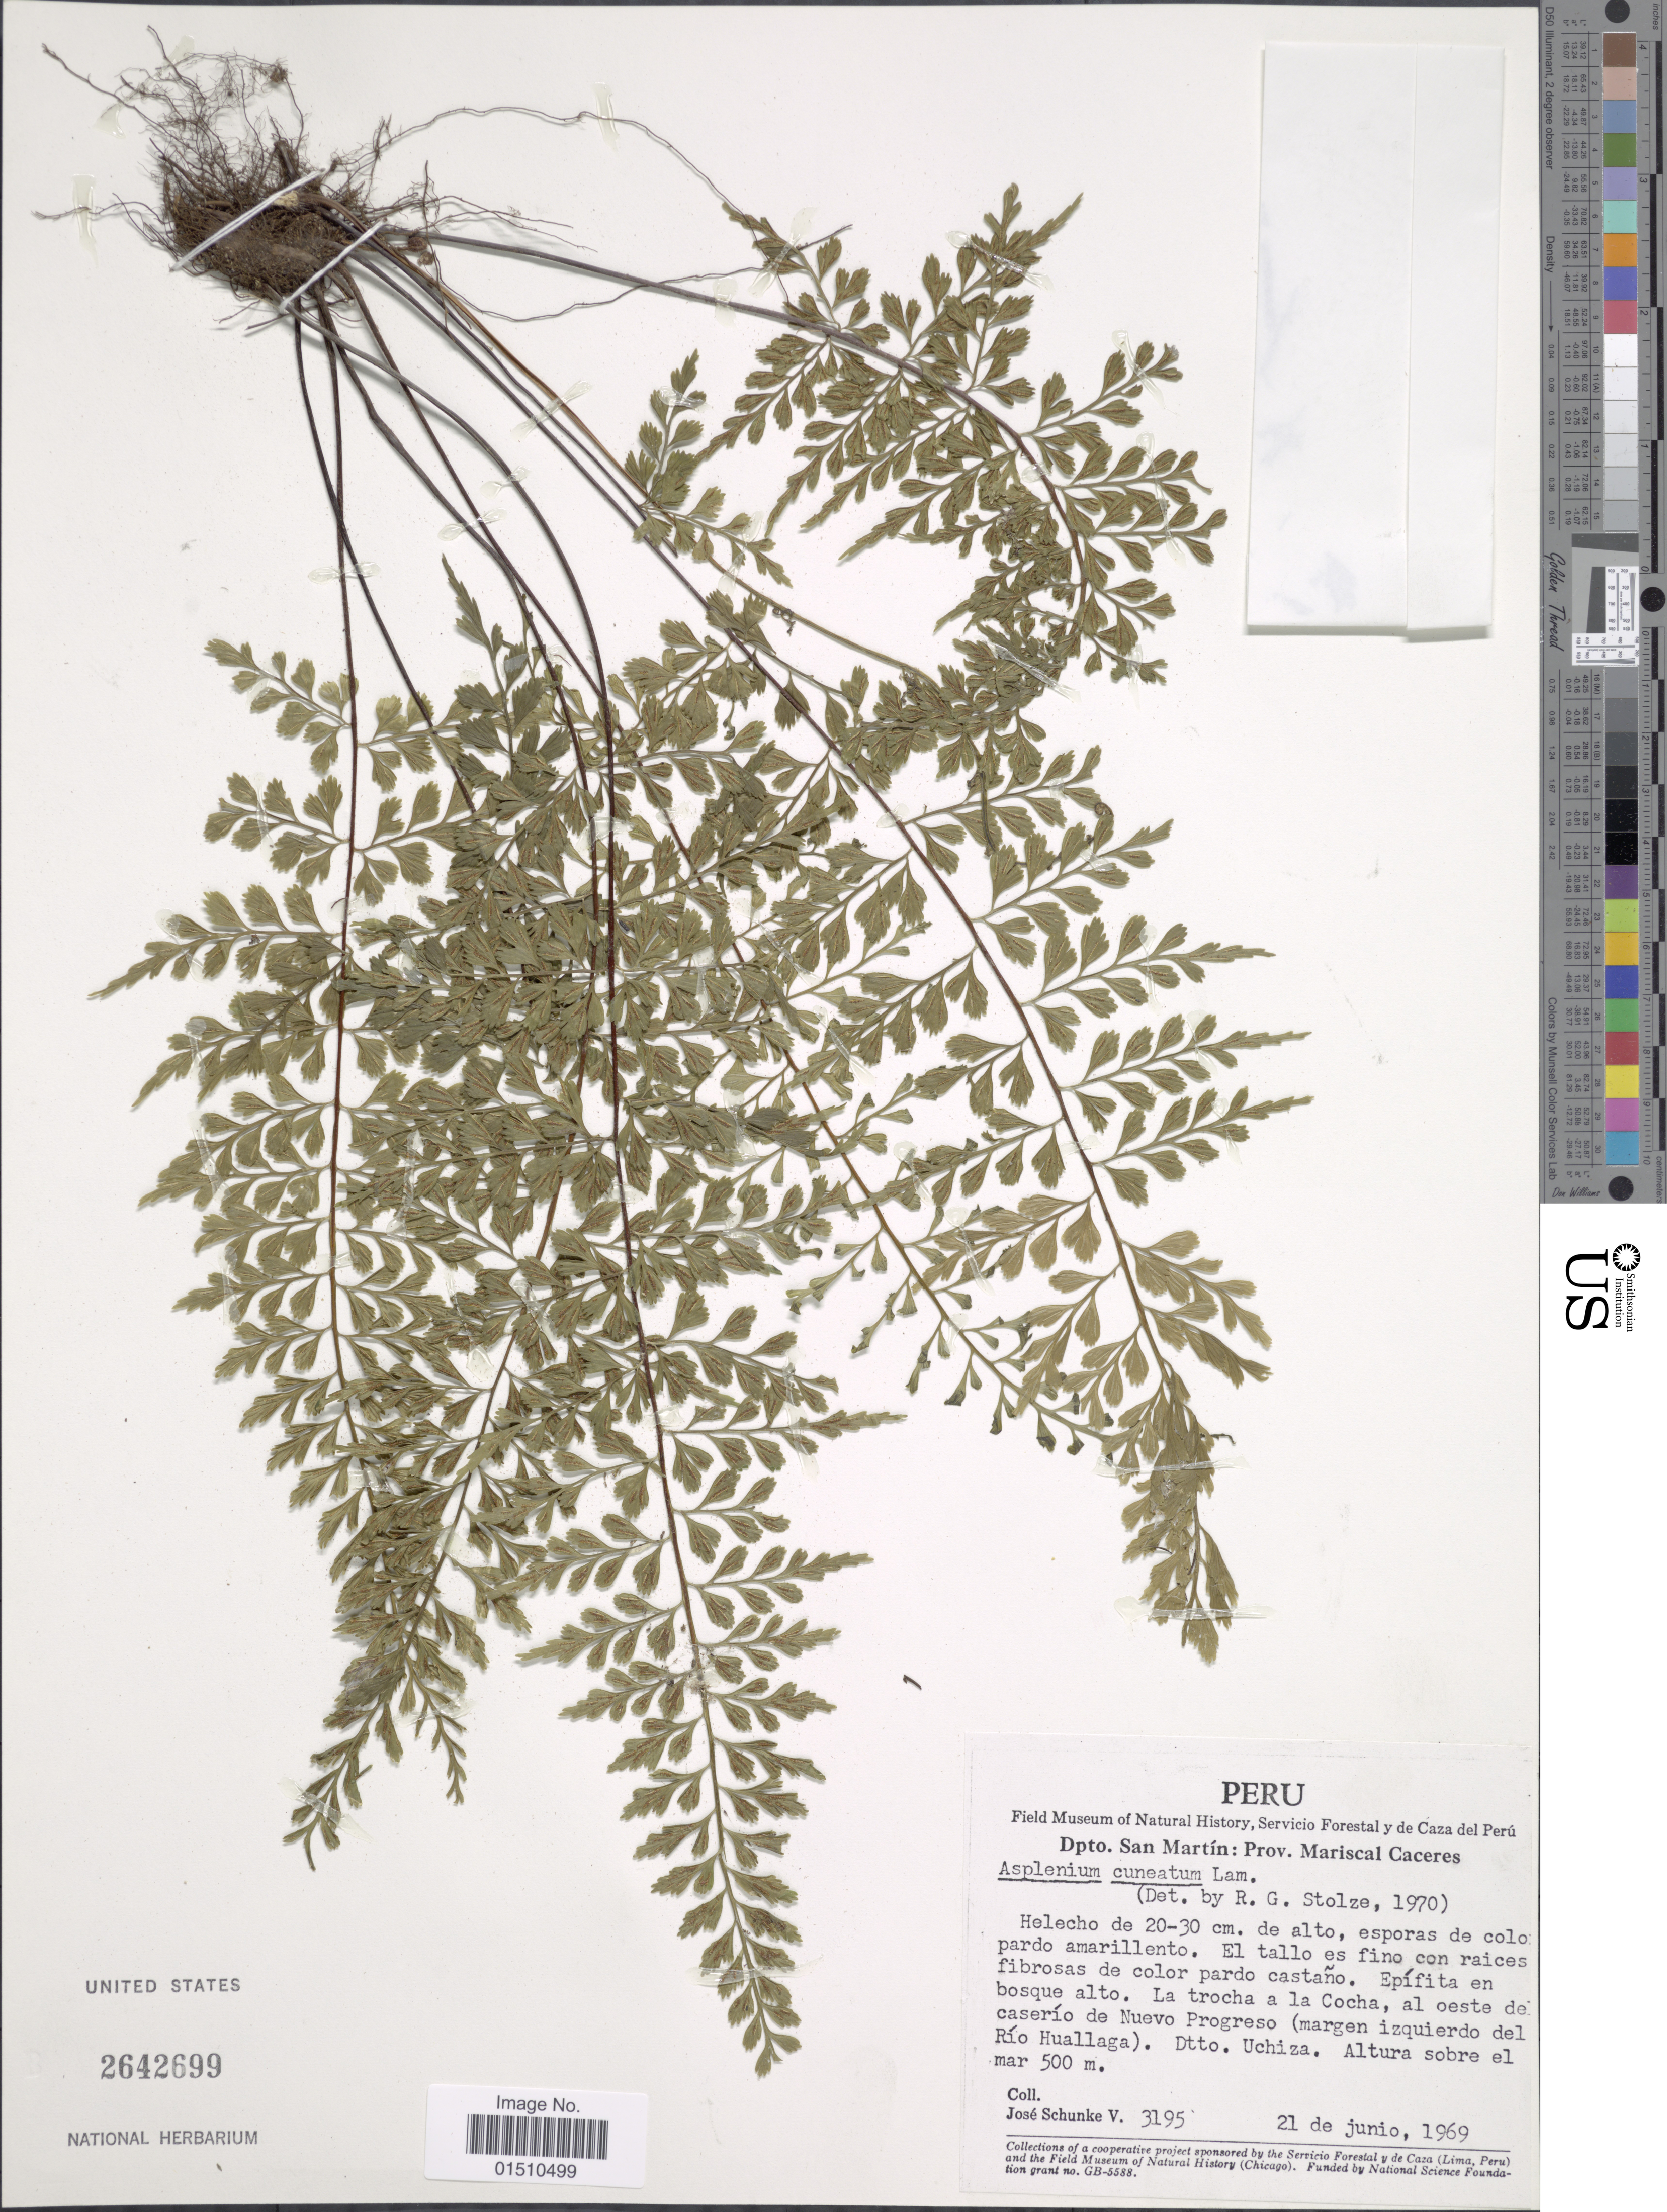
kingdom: Plantae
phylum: Tracheophyta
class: Polypodiopsida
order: Polypodiales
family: Aspleniaceae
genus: Asplenium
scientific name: Asplenium cuneatum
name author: Lam.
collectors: J. Schunke Vigo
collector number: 3195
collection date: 1969-06-21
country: Peru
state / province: San Martín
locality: Peru, Dpto. San Martin: Prov. Mariscal Caceres, La trocha a la Cocha, al oeste del caserio de Nuevo Progreso (margem izquierdo del Rio Huallaga). Dtto. Uchiza.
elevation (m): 500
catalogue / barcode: US 2642699